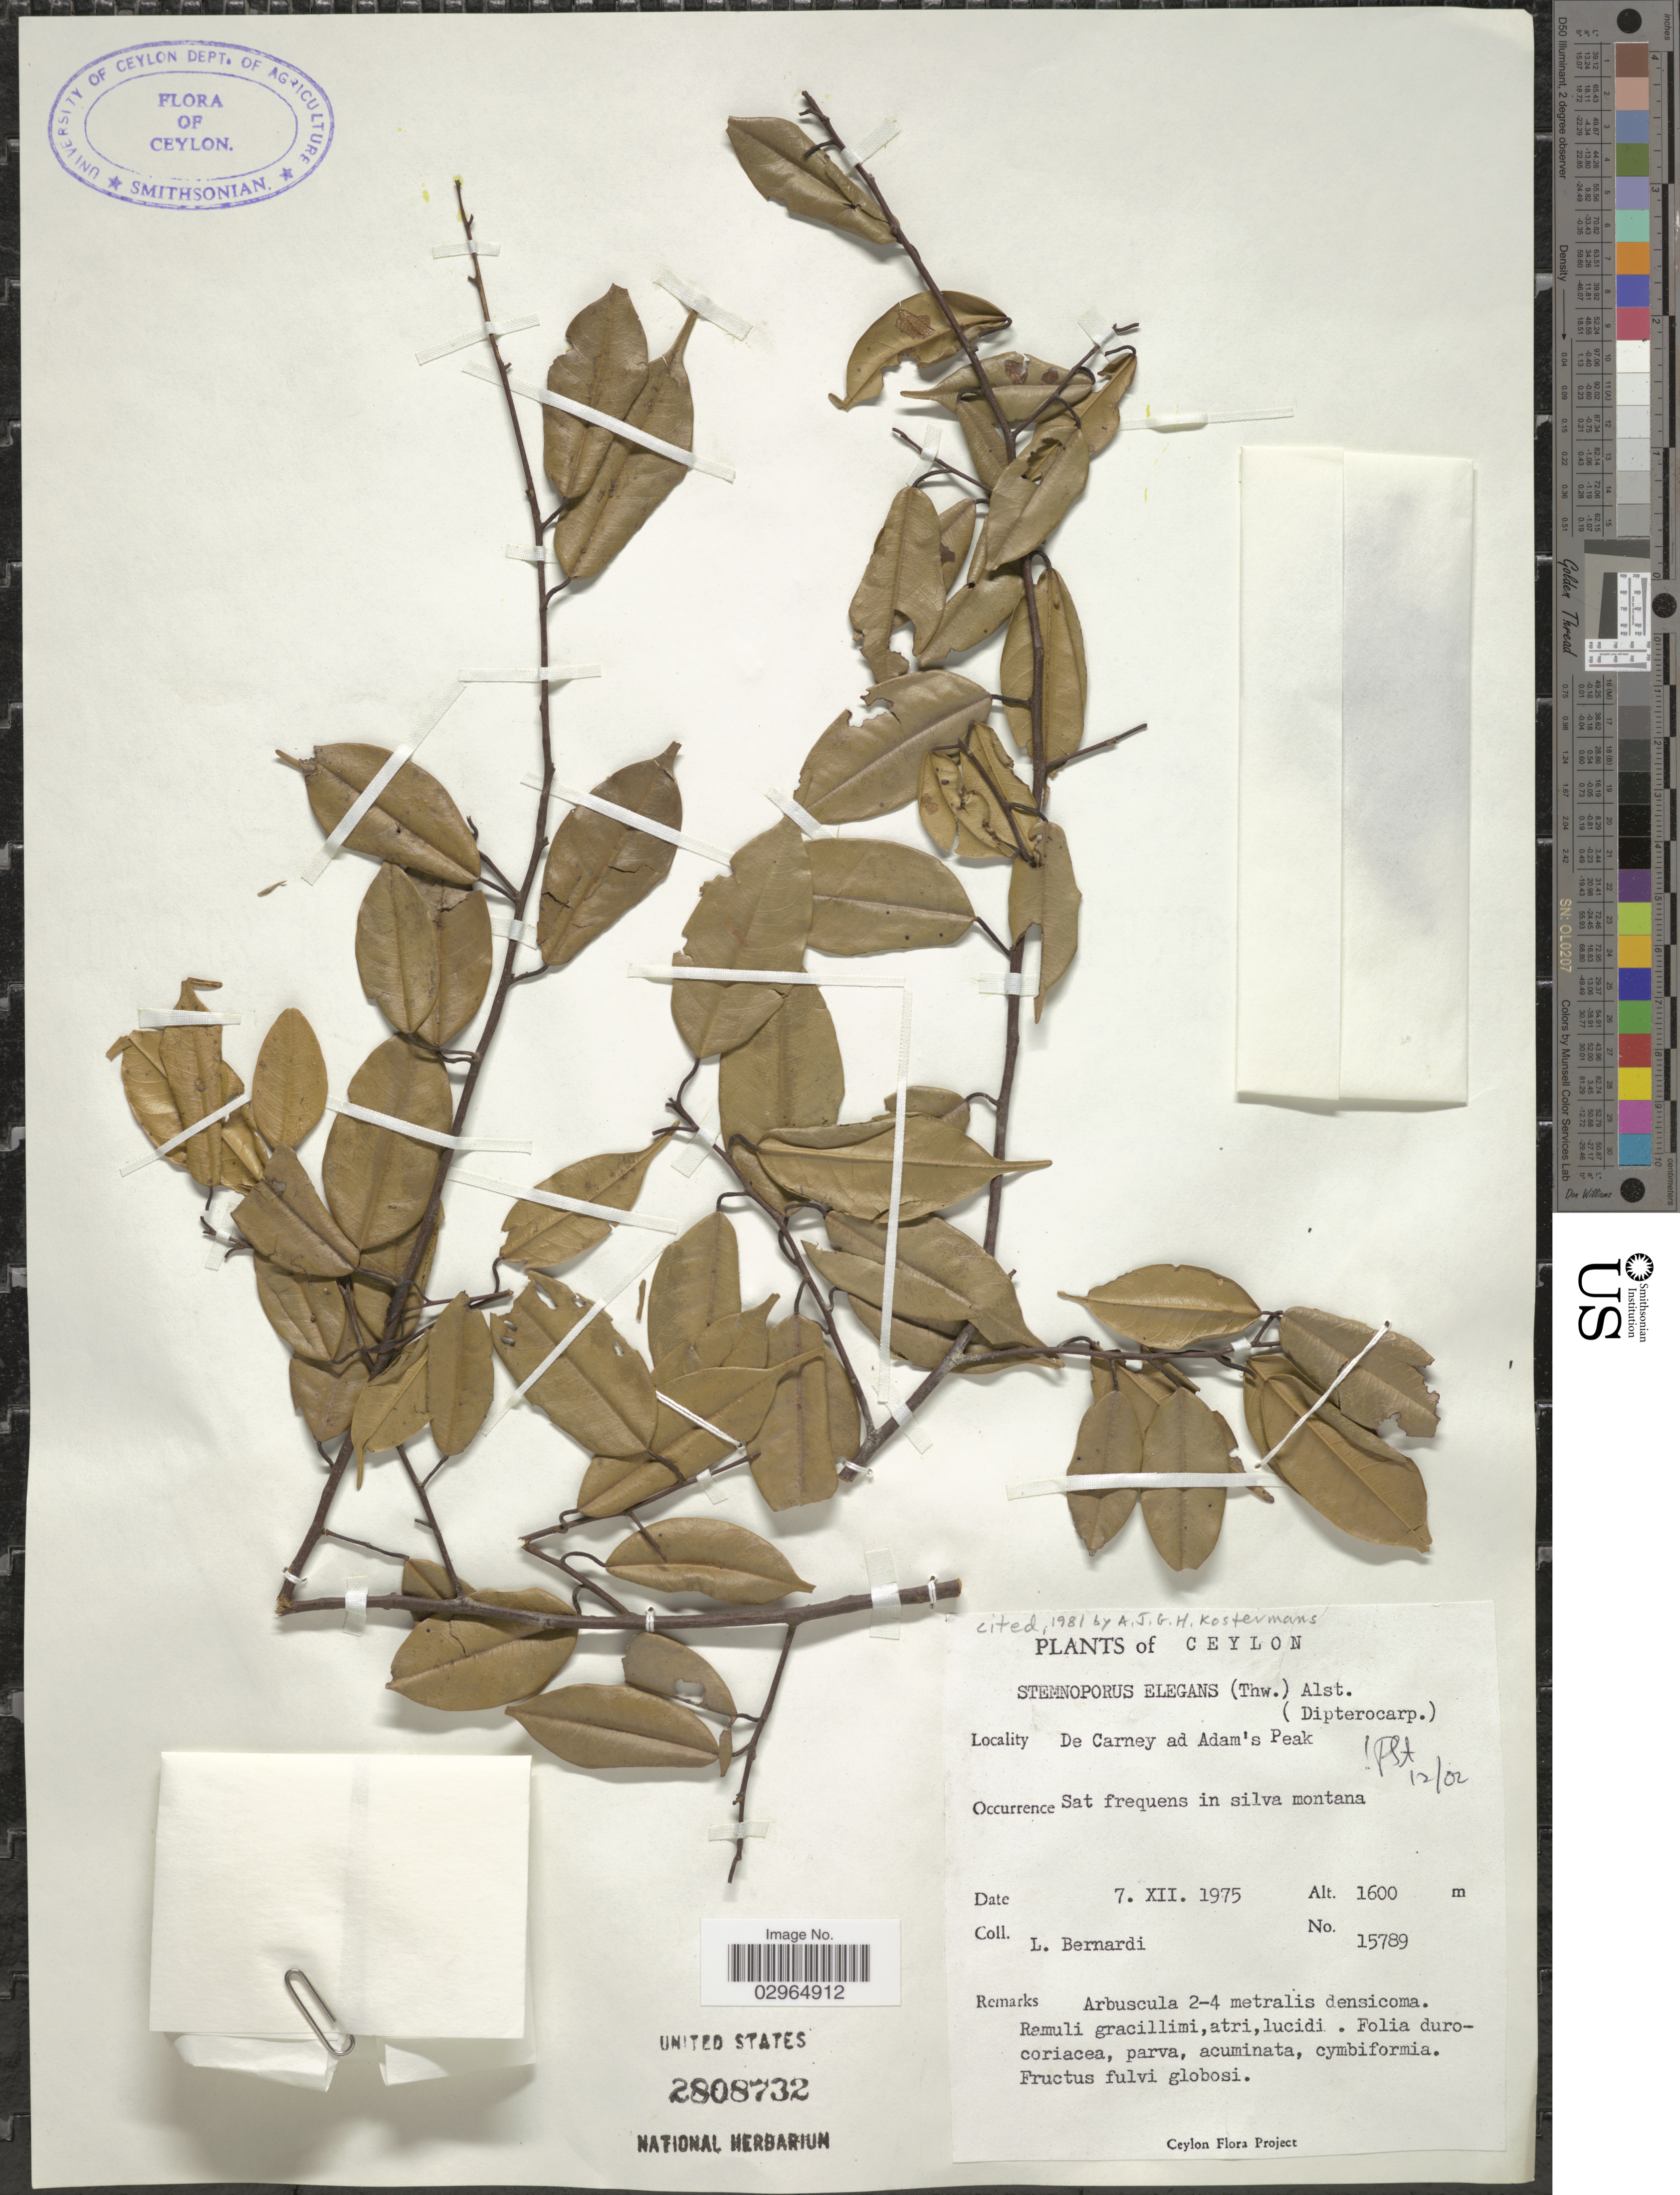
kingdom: Plantae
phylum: Tracheophyta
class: Magnoliopsida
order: Malvales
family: Dipterocarpaceae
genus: Stemonoporus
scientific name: Stemonoporus elegans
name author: (Thwaites) Alston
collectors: L. Bernardi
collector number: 15789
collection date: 1975-12-07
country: Sri Lanka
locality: Ceylon. De Carney ad Adam's Peak.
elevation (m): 1600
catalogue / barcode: US 2808732